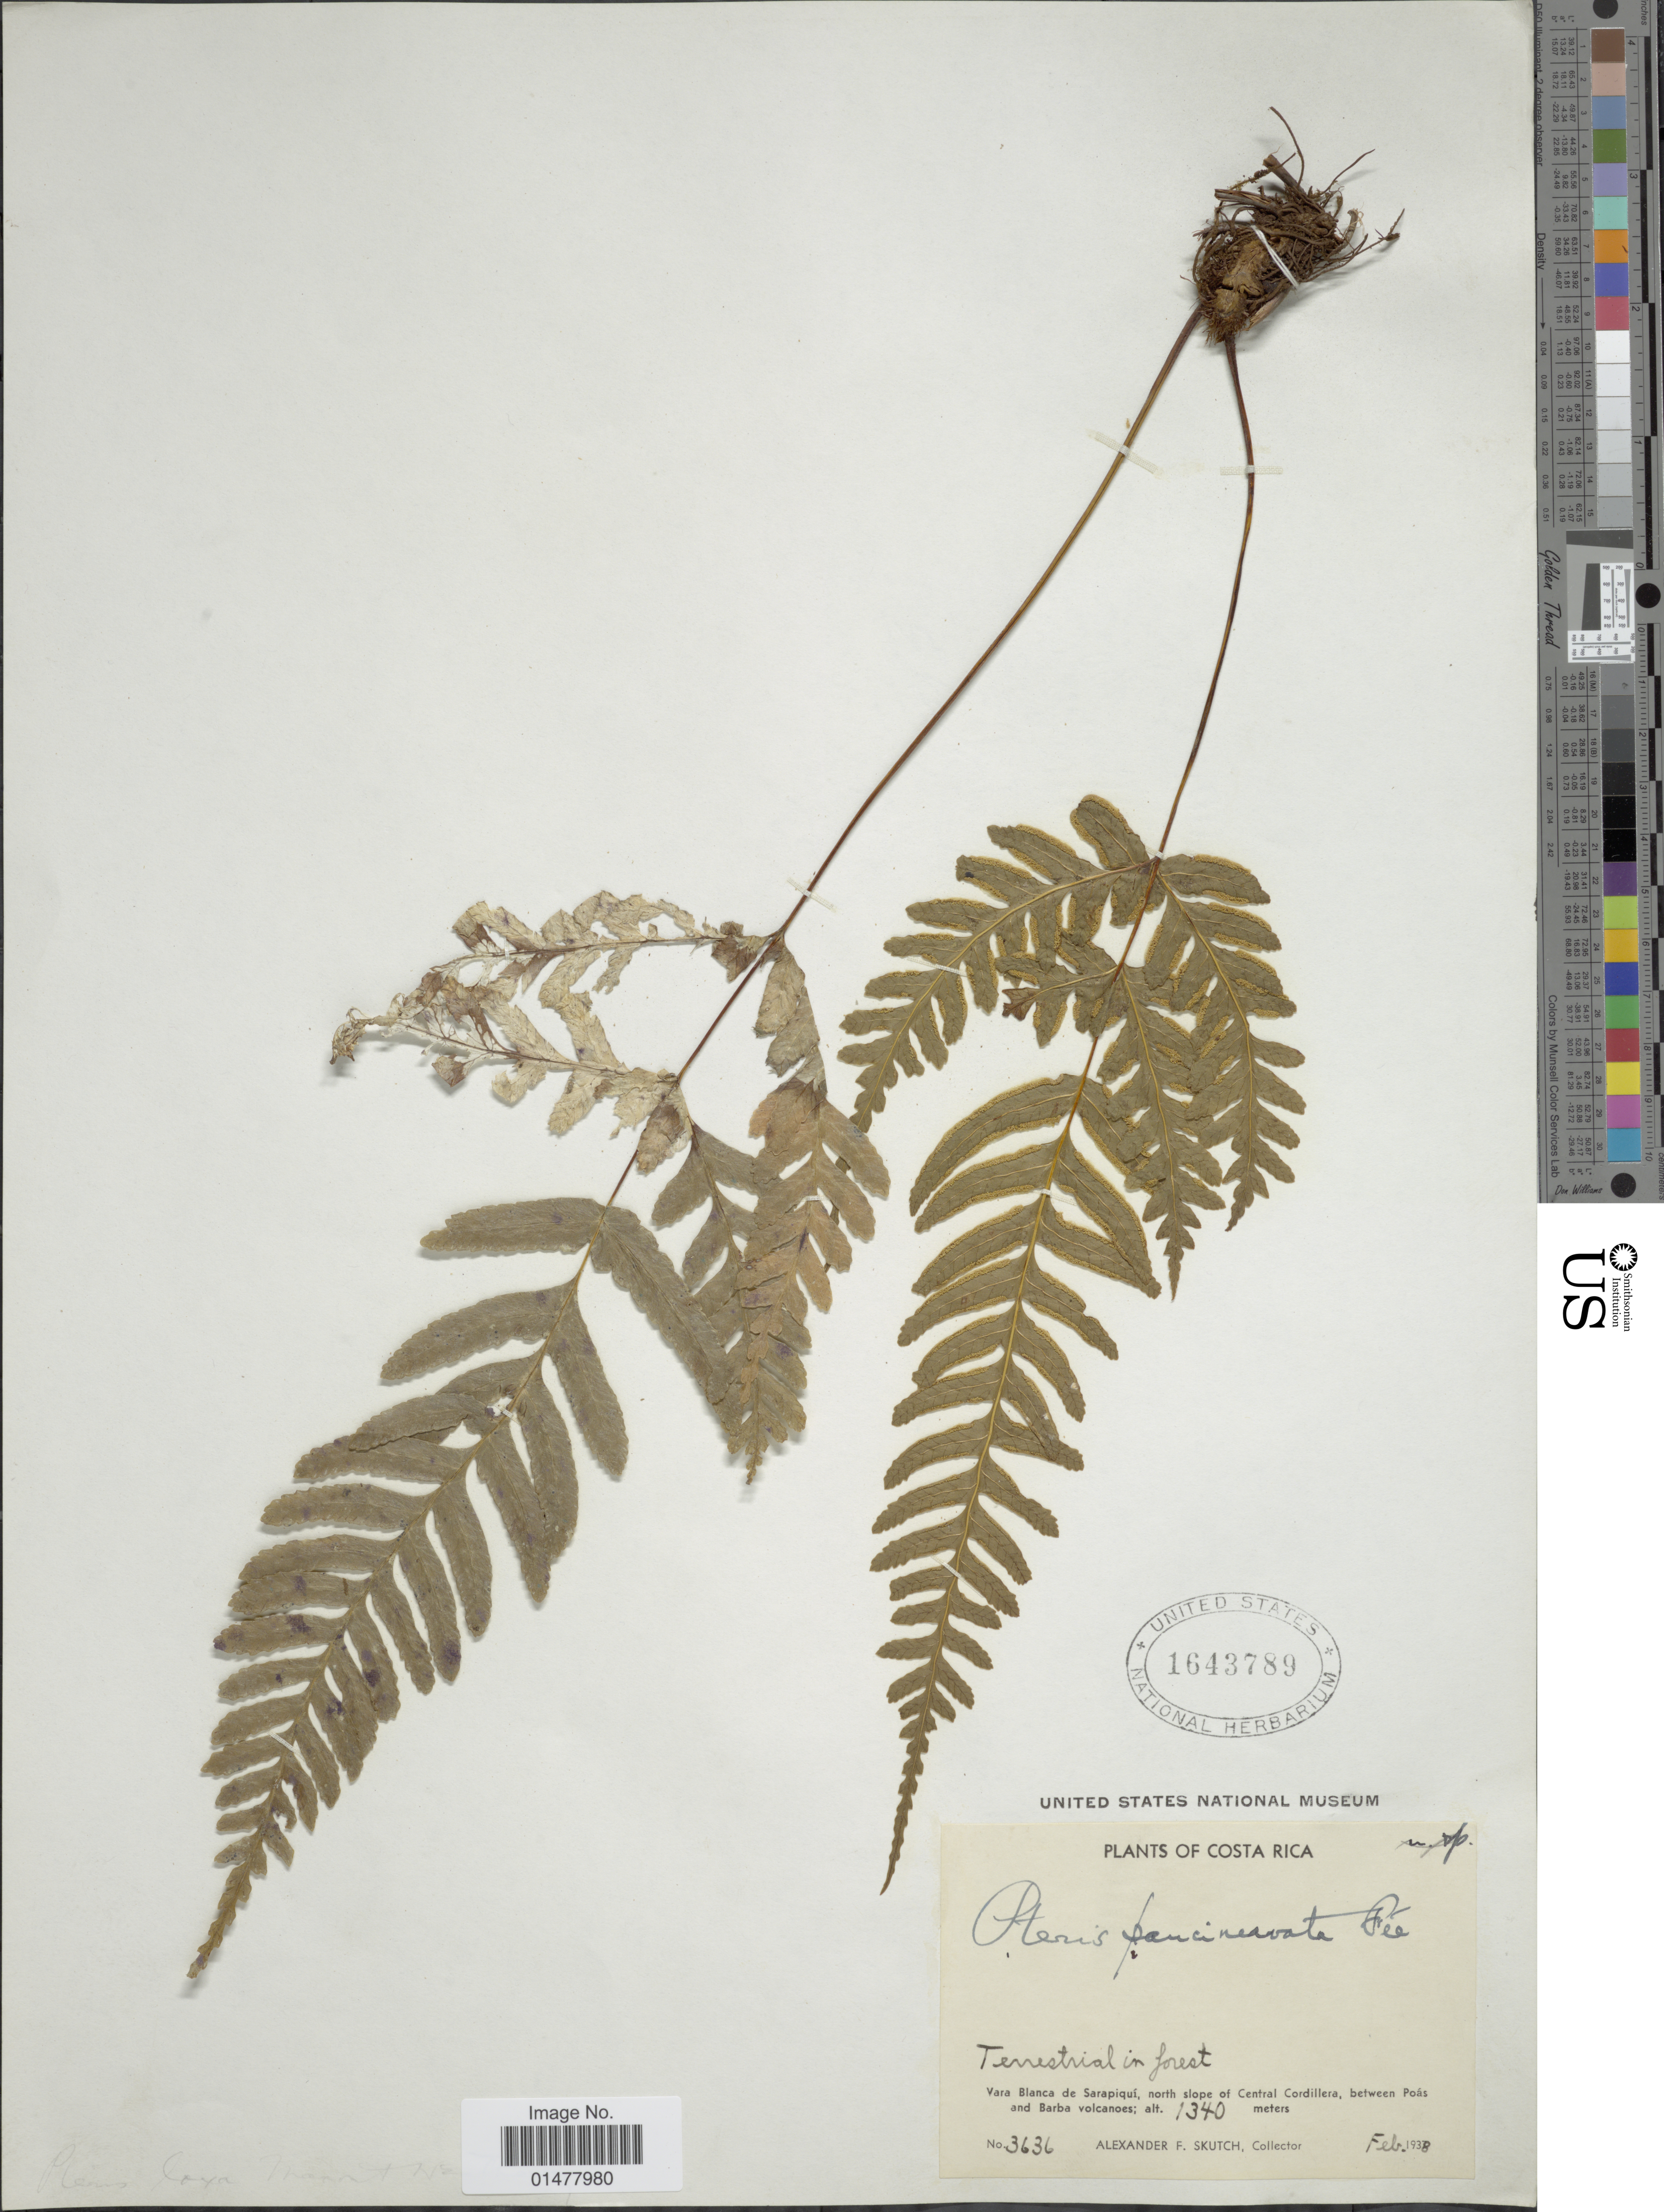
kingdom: Plantae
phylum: Tracheophyta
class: Polypodiopsida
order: Polypodiales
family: Pteridaceae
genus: Pteris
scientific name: Pteris paucinervata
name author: Fée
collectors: A. F. Skutch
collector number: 3636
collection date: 1938-02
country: Costa Rica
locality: Plants of Costa Rica, Vara Blanca de Sarapiqui, north slope of Central Cordillera, between Poas and Barba volcanoes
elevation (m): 1340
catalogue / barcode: US 1643789